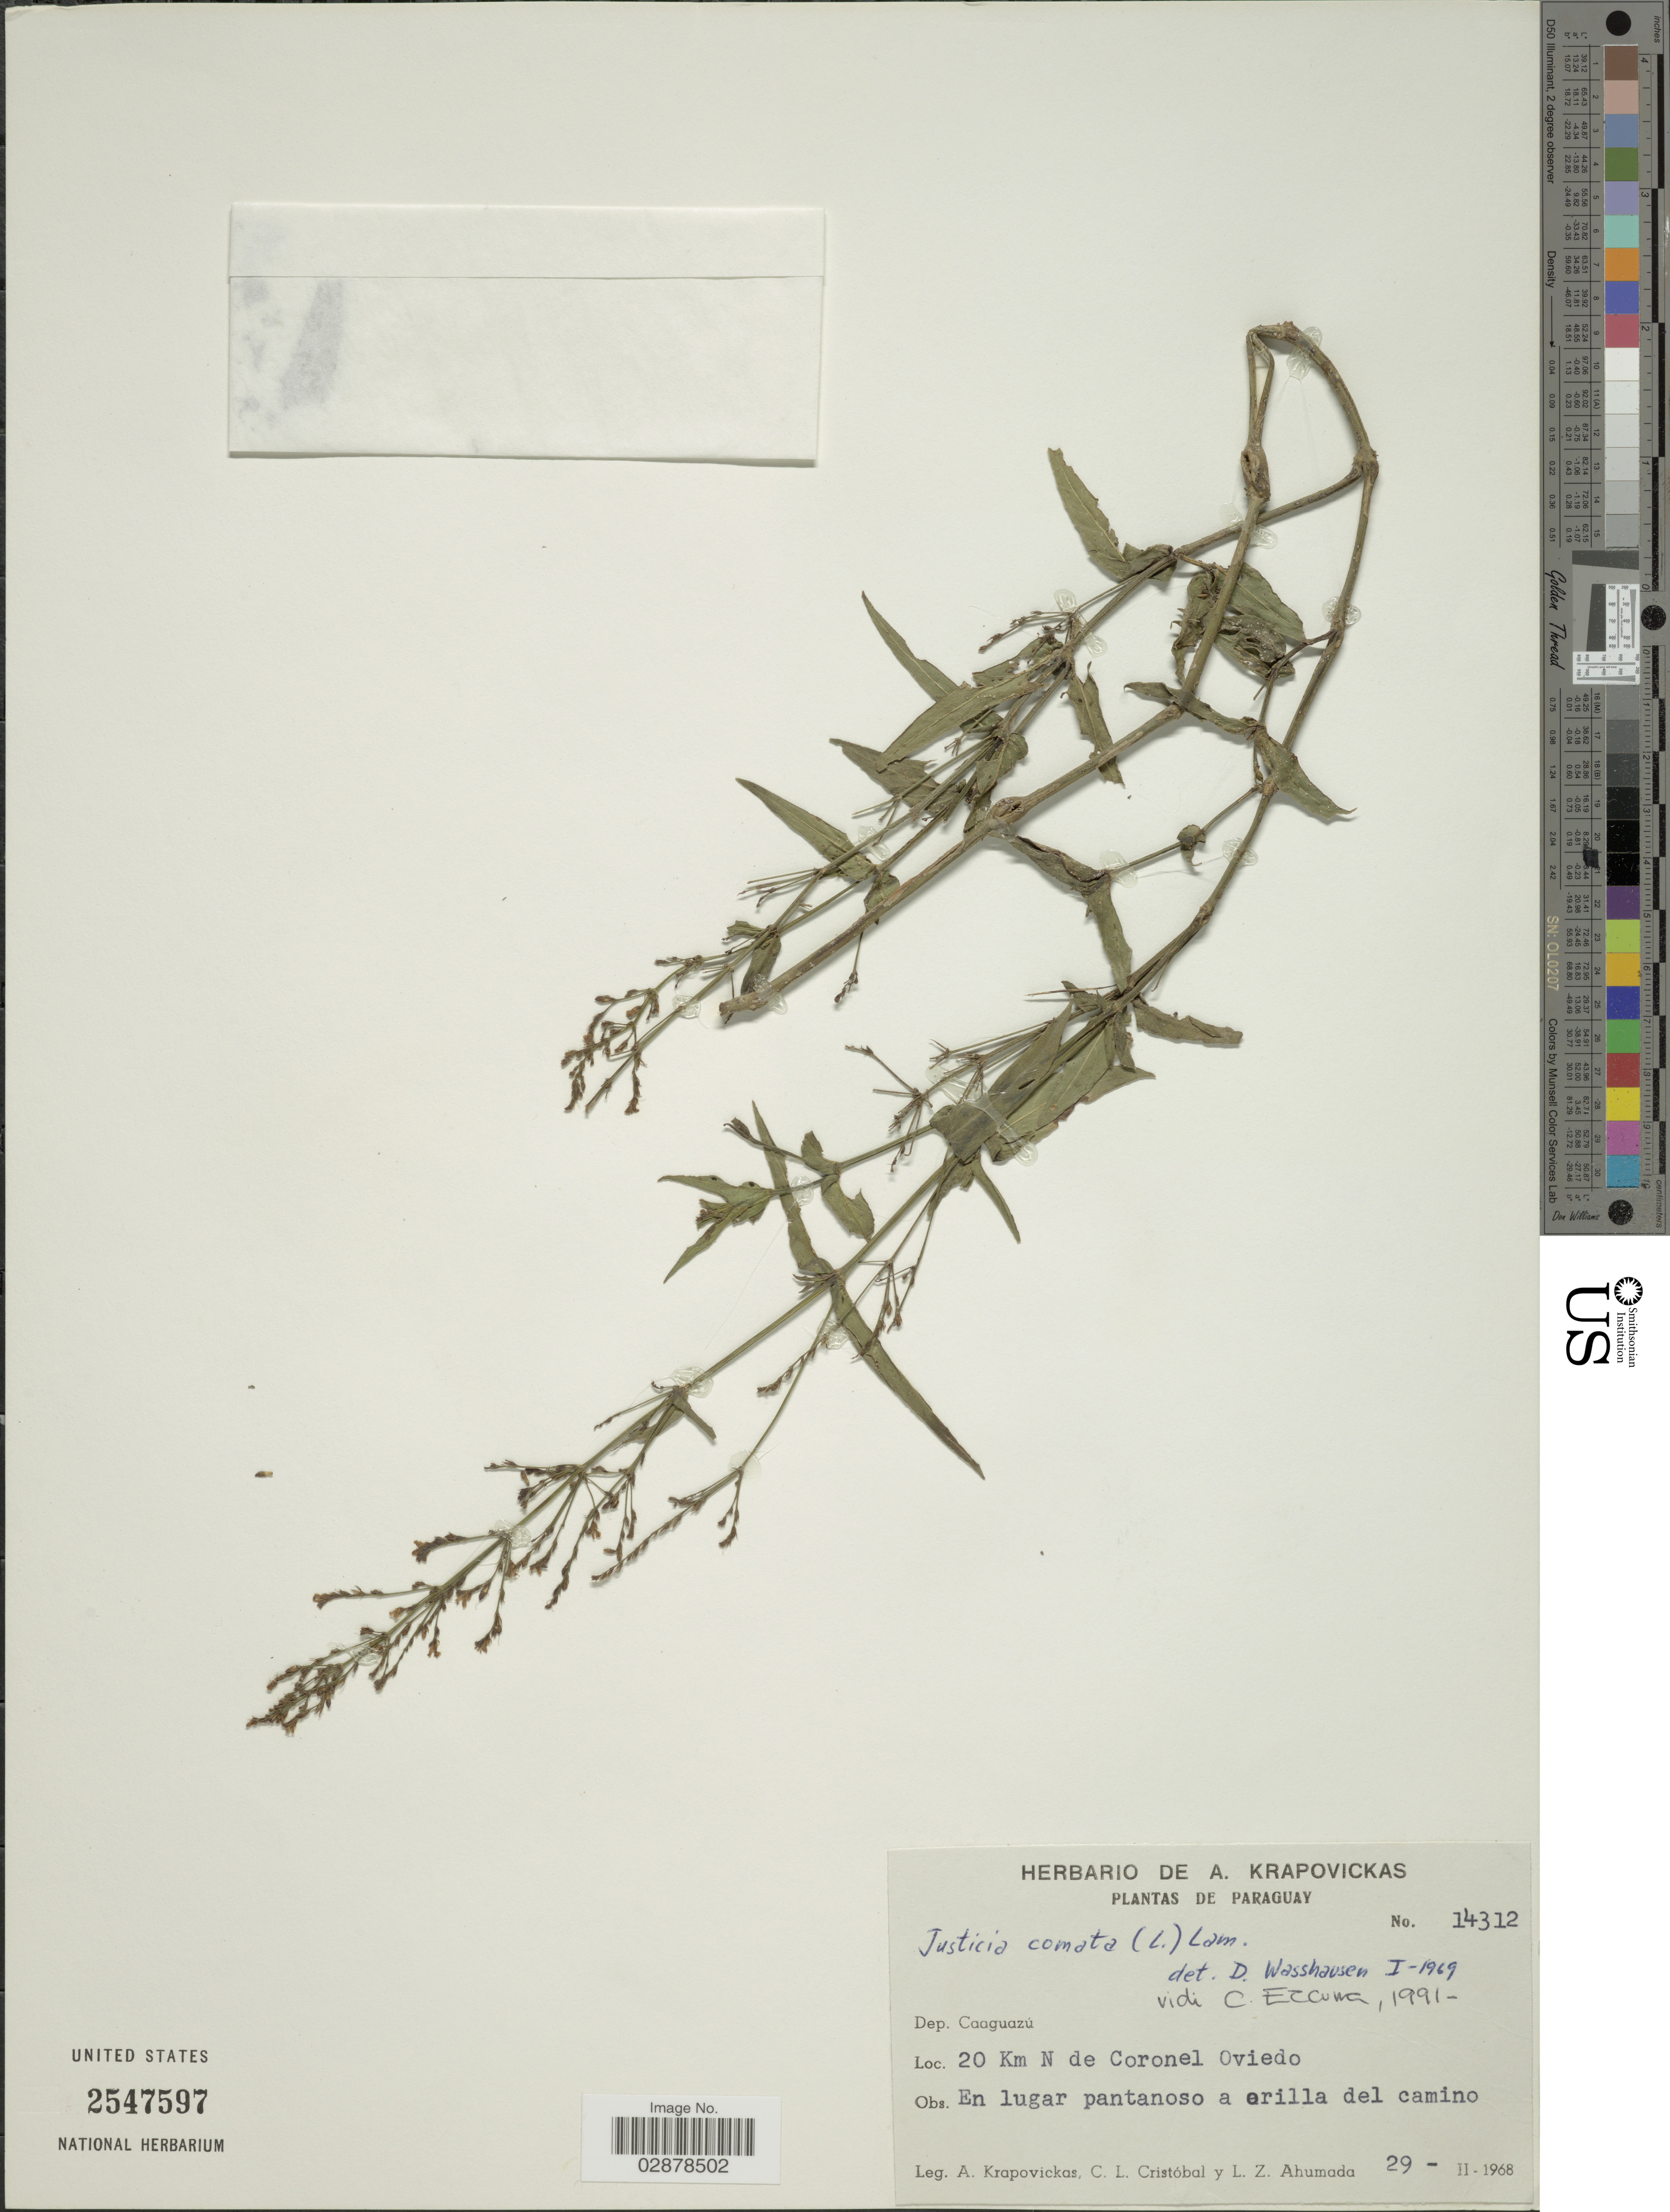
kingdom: Plantae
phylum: Tracheophyta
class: Magnoliopsida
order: Lamiales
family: Acanthaceae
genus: Justicia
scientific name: Justicia comata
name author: (L.) Lam.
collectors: A. Krapovickas, C. L. Cristóbal & L. Ahumada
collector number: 14312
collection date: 1968-02-29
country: Paraguay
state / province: Caaguazu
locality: Dep. Caaguazu. 20 Km N de Coronel Oviedo.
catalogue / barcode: US 2547597